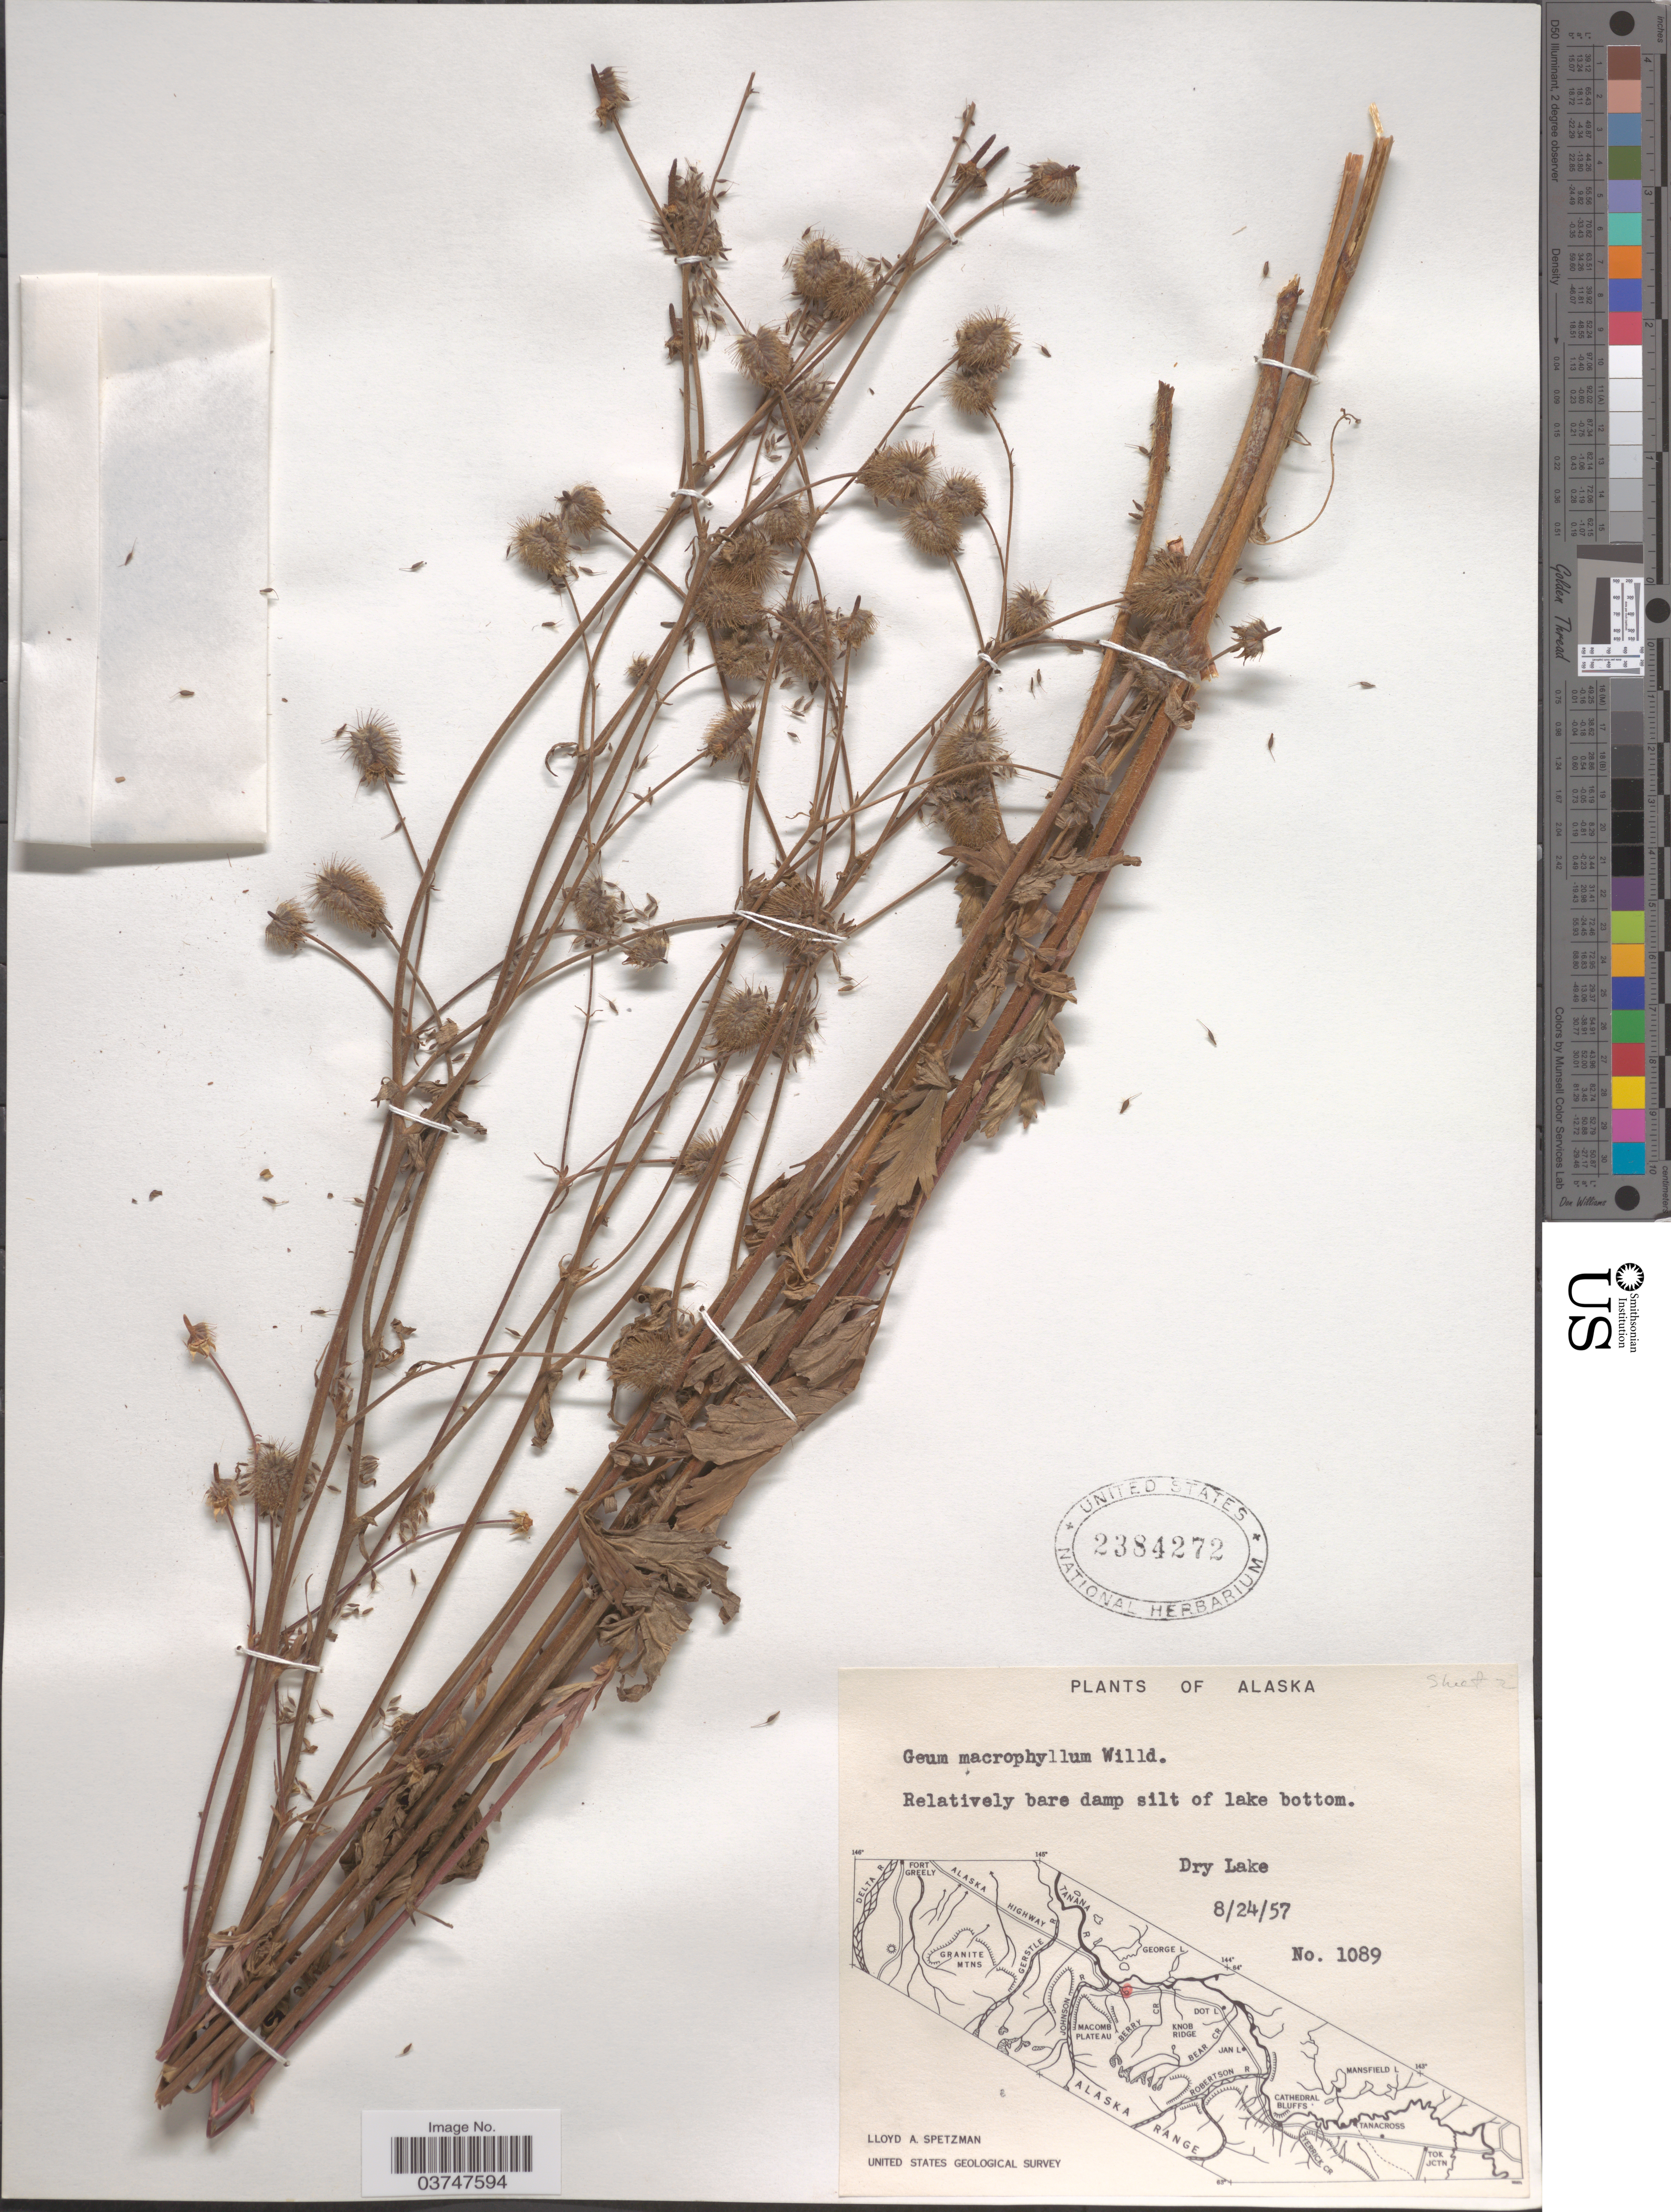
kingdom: Plantae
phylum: Tracheophyta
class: Magnoliopsida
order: Rosales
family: Rosaceae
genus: Geum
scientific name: Geum macrophyllum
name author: Willd.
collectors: L. Spetzman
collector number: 1089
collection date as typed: Transcribed d/m/y: 24/8/57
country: United States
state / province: Alaska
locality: Dry Lake.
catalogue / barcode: US 2384272